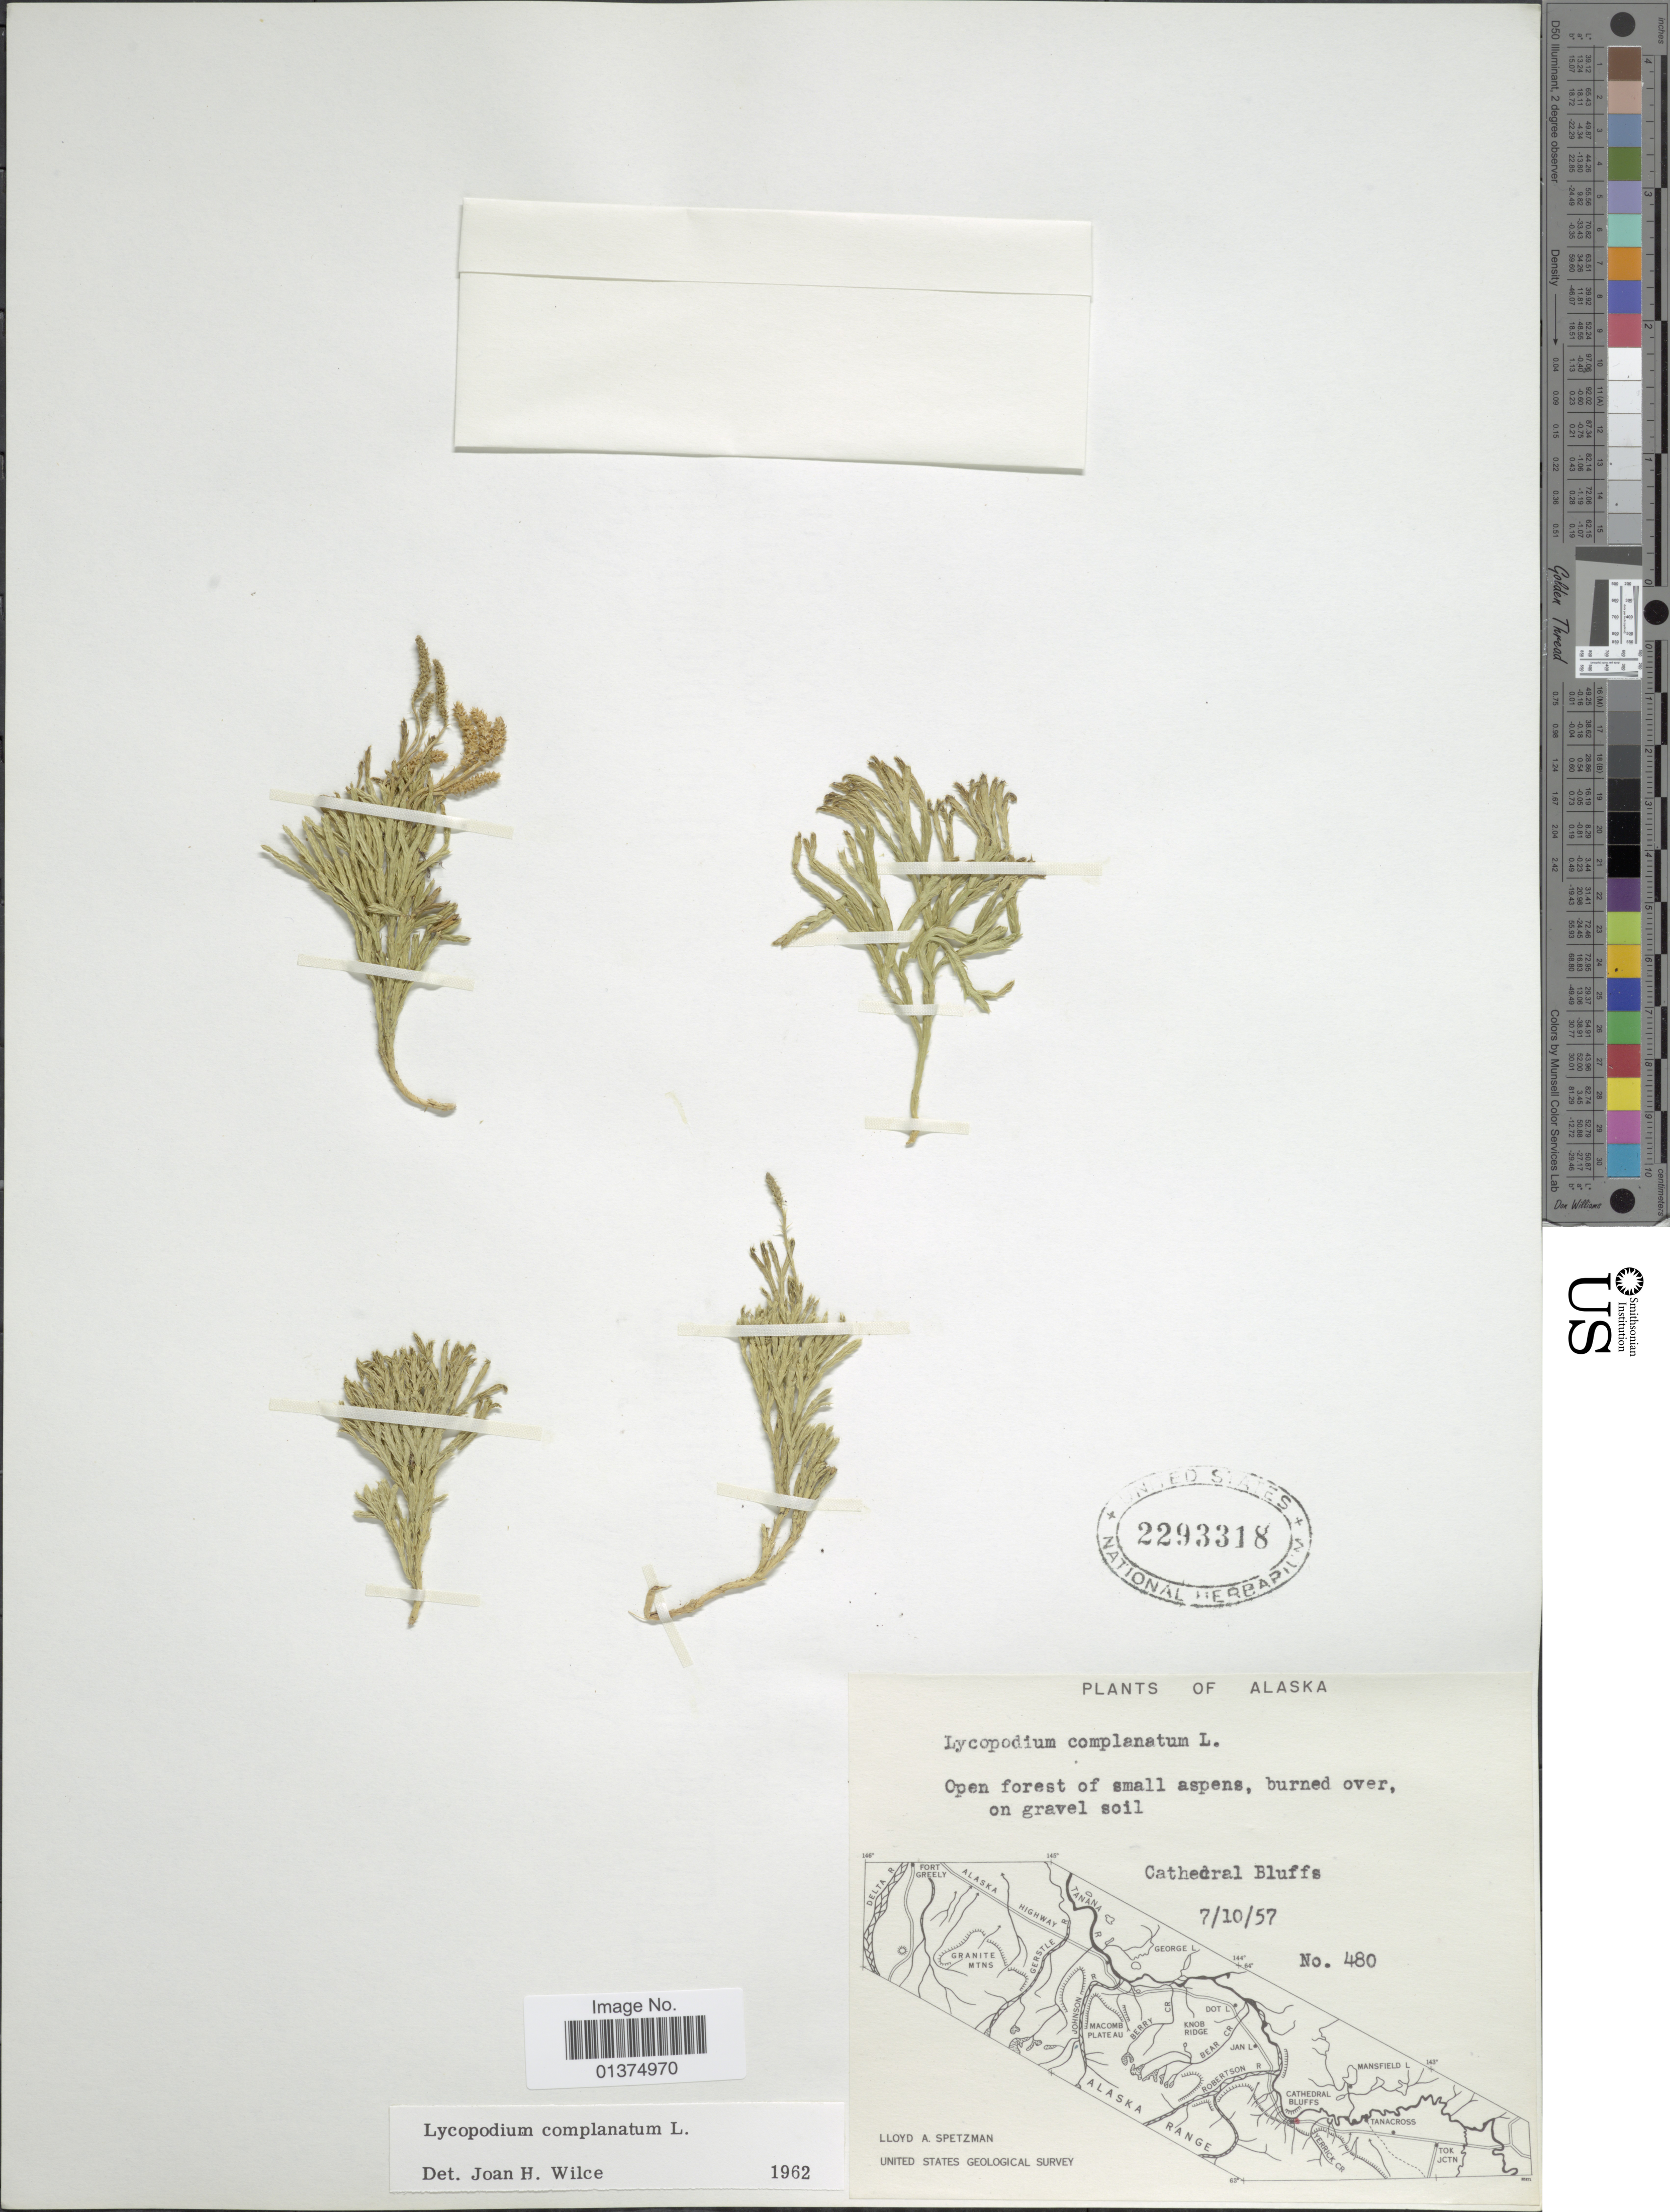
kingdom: Plantae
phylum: Tracheophyta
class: Lycopodiopsida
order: Lycopodiales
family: Lycopodiaceae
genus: Diphasiastrum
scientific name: Diphasiastrum complanatum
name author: (L.) Holub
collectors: L. Spetzman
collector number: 480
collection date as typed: Transcribed d/m/y: 10/7/57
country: United States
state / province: Alaska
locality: Cathedral Bluffs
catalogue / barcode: US 2293318